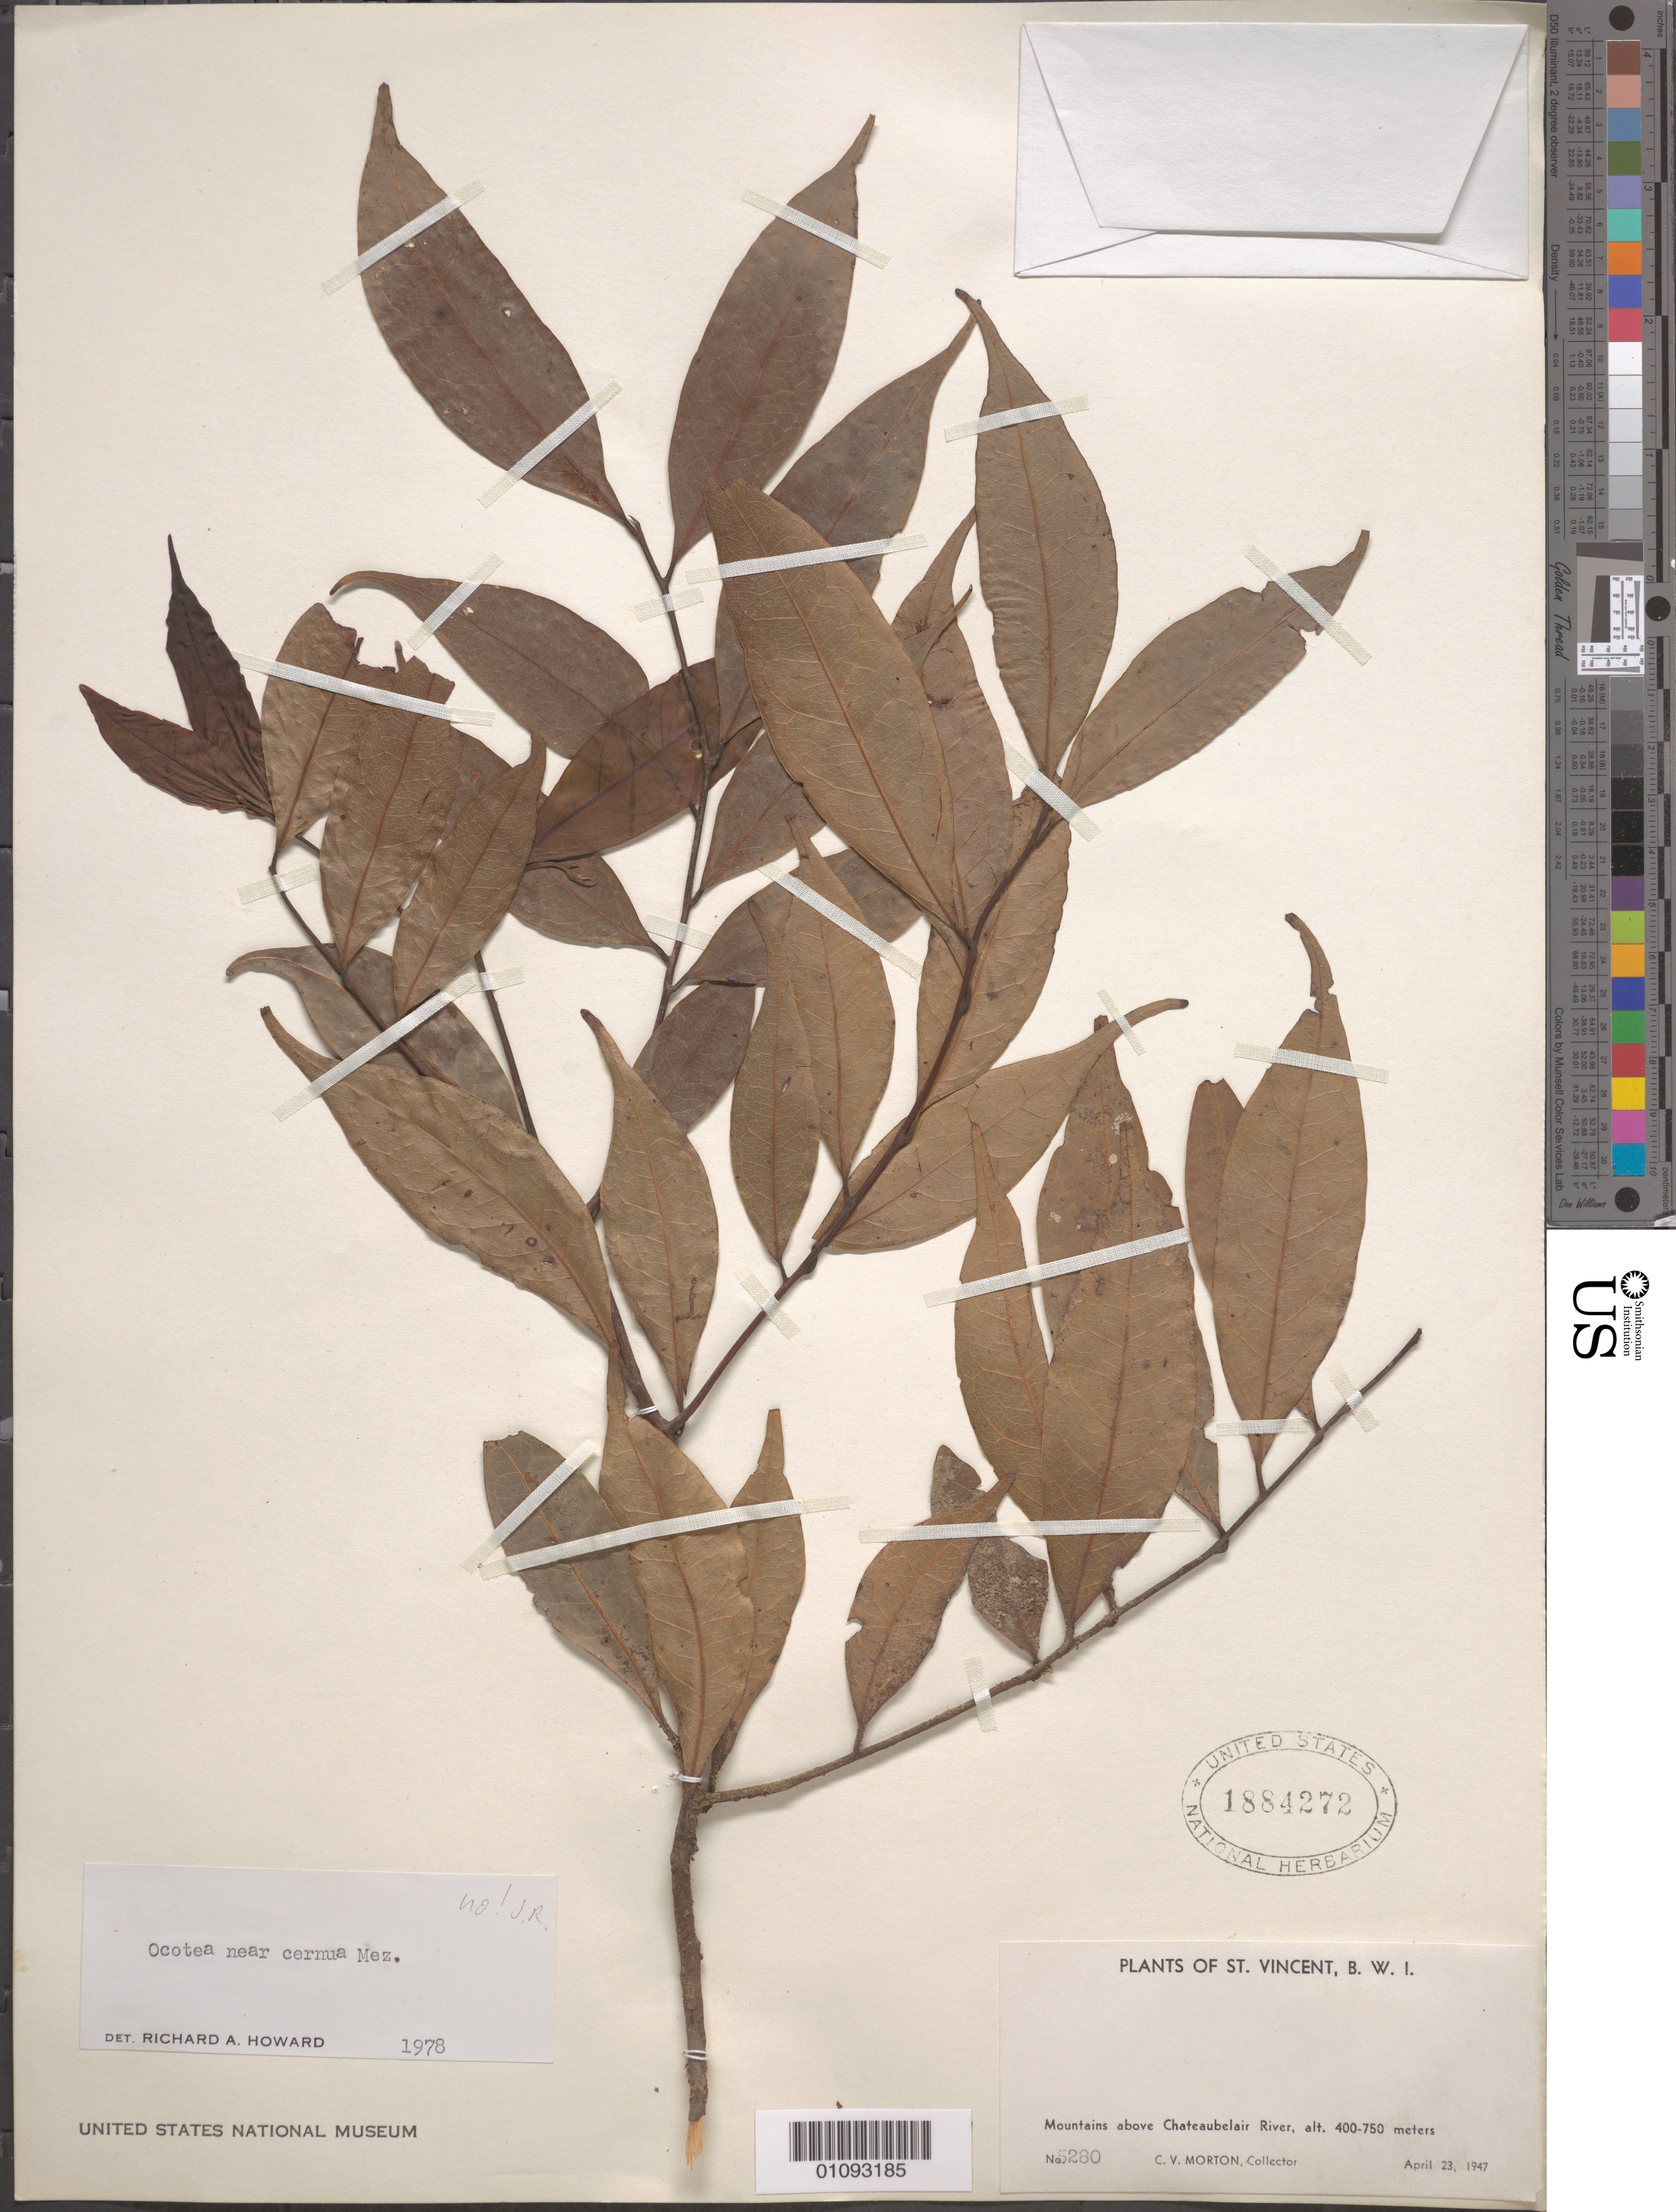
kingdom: Plantae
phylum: Tracheophyta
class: Magnoliopsida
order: Laurales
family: Lauraceae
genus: Ocotea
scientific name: Ocotea cernua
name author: (Nees) Mez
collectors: C. V. Morton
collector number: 5280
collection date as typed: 23 Apr 1947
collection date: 1947-04-23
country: St. Vincent - Grenadines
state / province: Saint David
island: St. Vincent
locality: Mountains above Chateaubelair River.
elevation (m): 400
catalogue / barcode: US 1884272